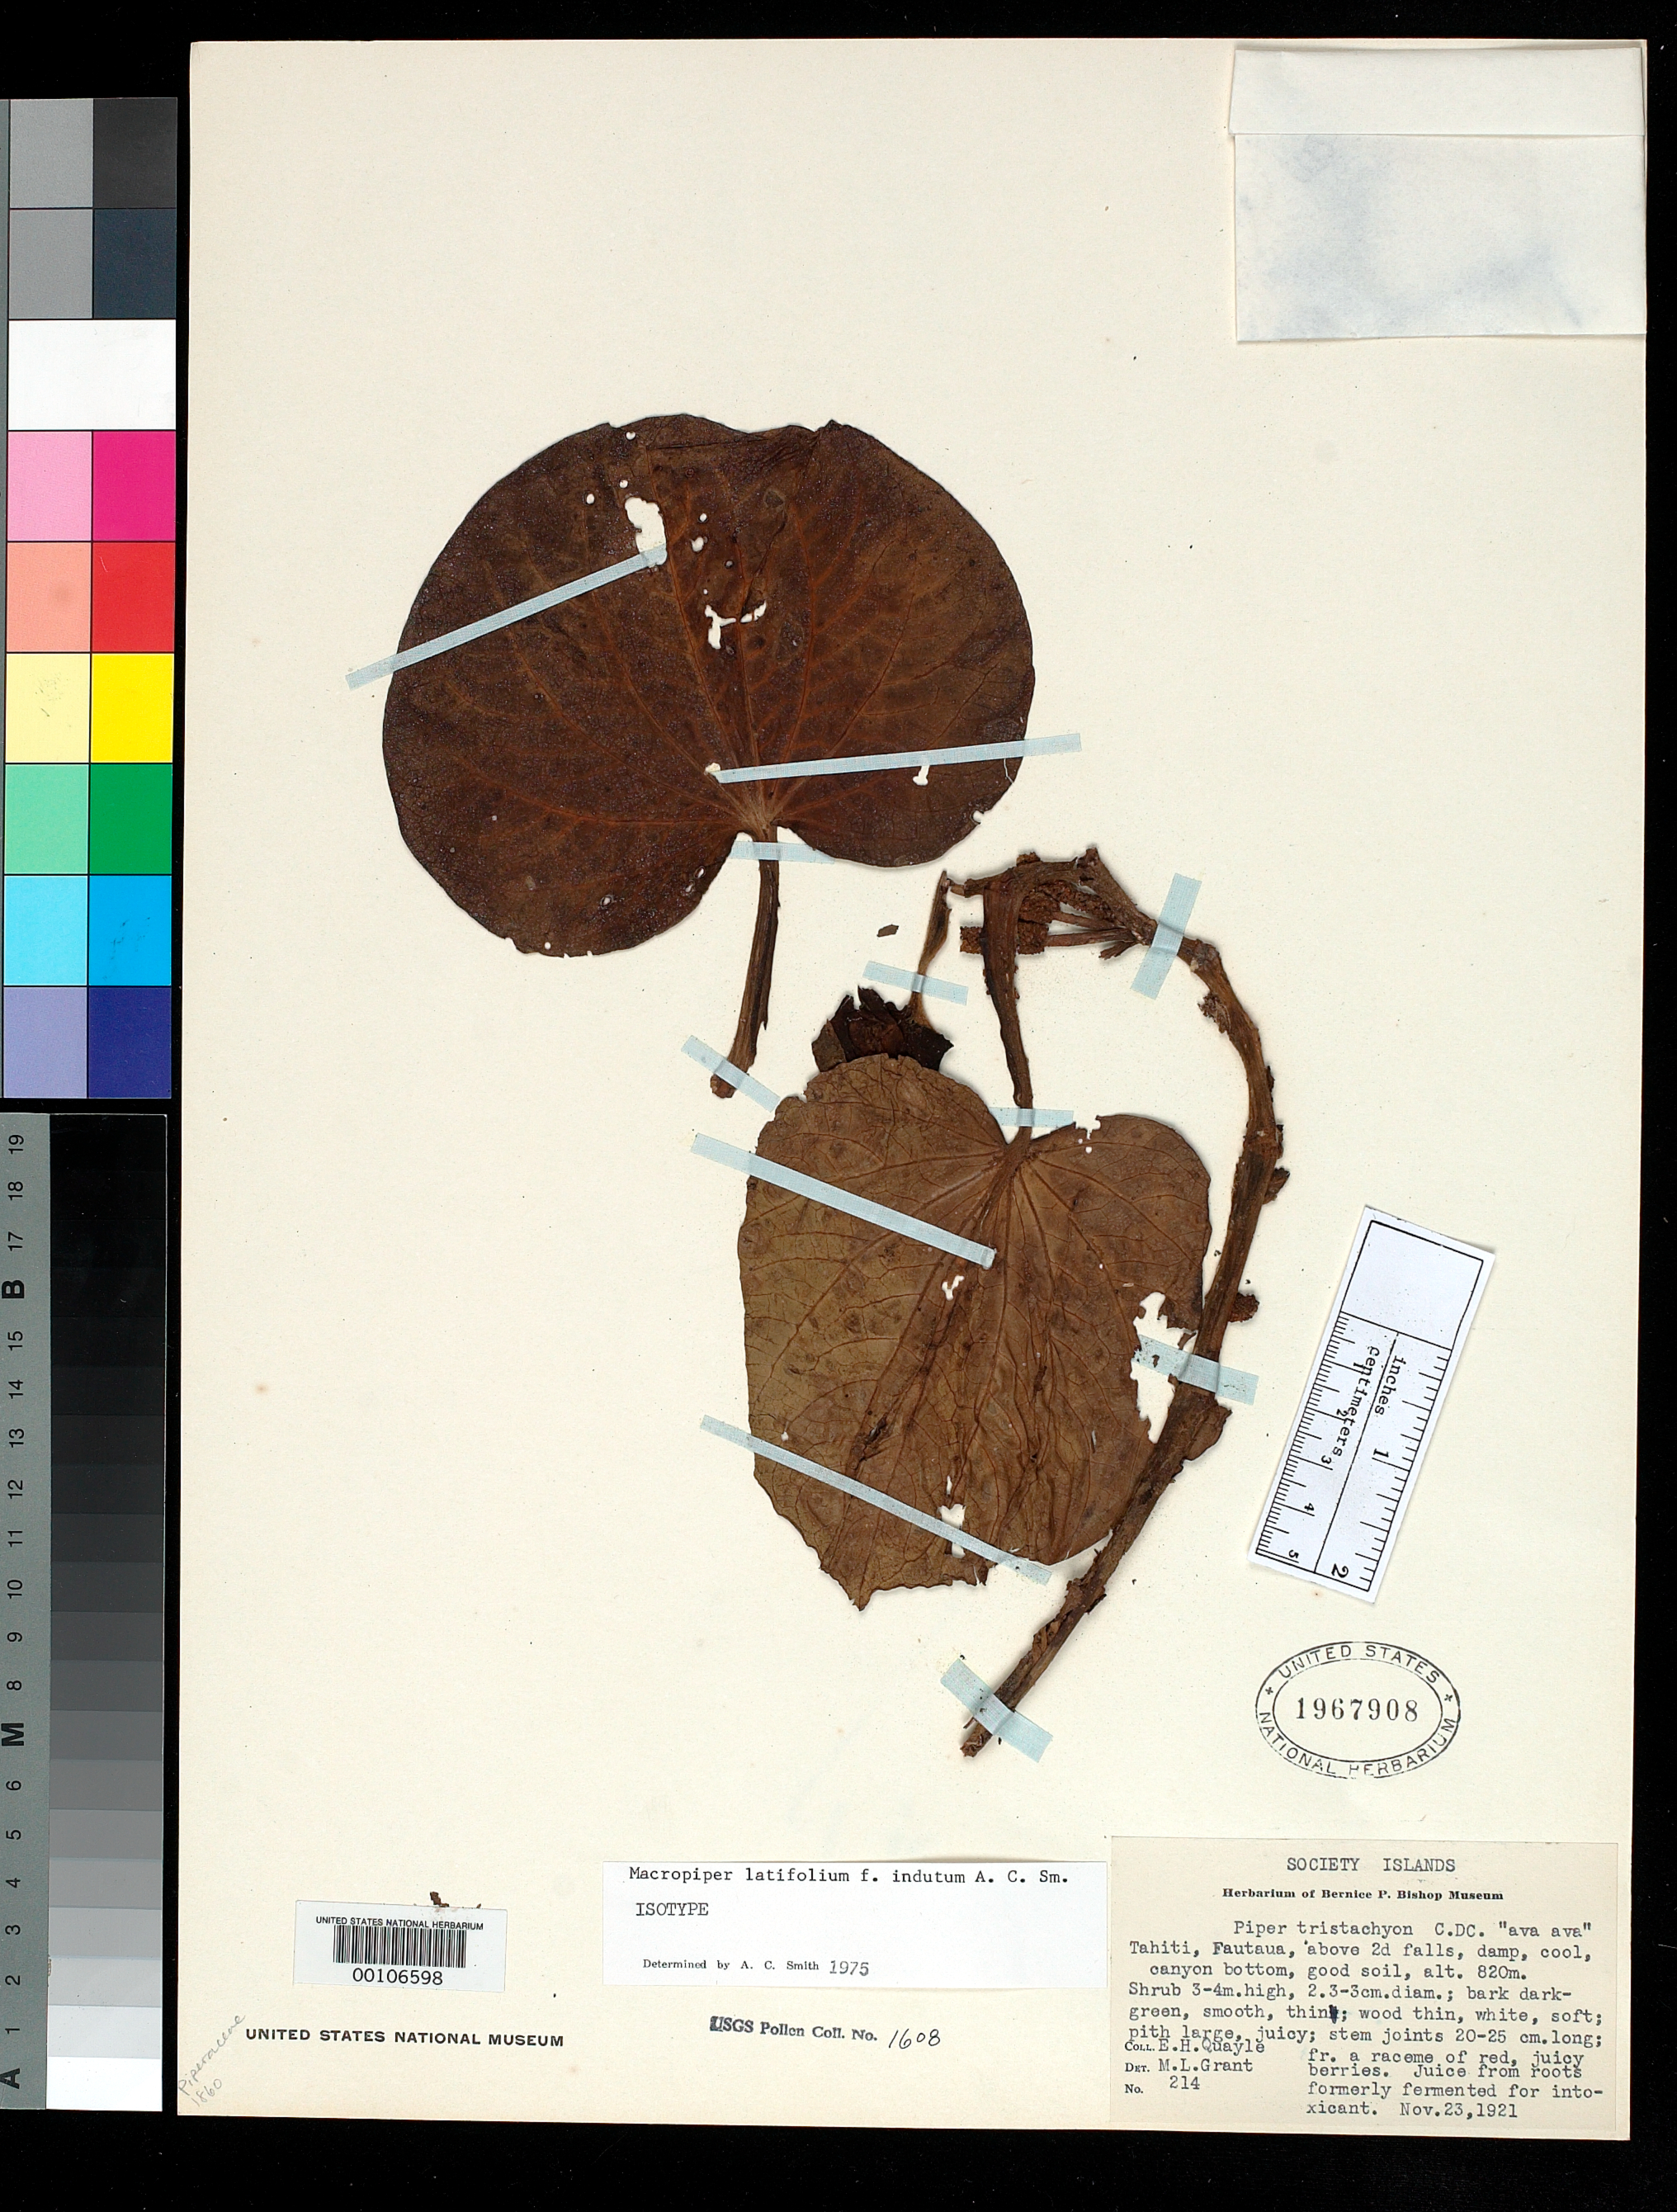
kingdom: Plantae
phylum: Tracheophyta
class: Magnoliopsida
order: Piperales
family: Piperaceae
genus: Macropiper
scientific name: Macropiper latifolium f. indutum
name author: A.C. Sm.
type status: Isotype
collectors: E. Quayle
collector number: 214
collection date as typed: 23 Nov 1921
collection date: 1921-11-23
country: French Polynesia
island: Tahiti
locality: Fautaua. [Society Is.]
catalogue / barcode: US 1967908